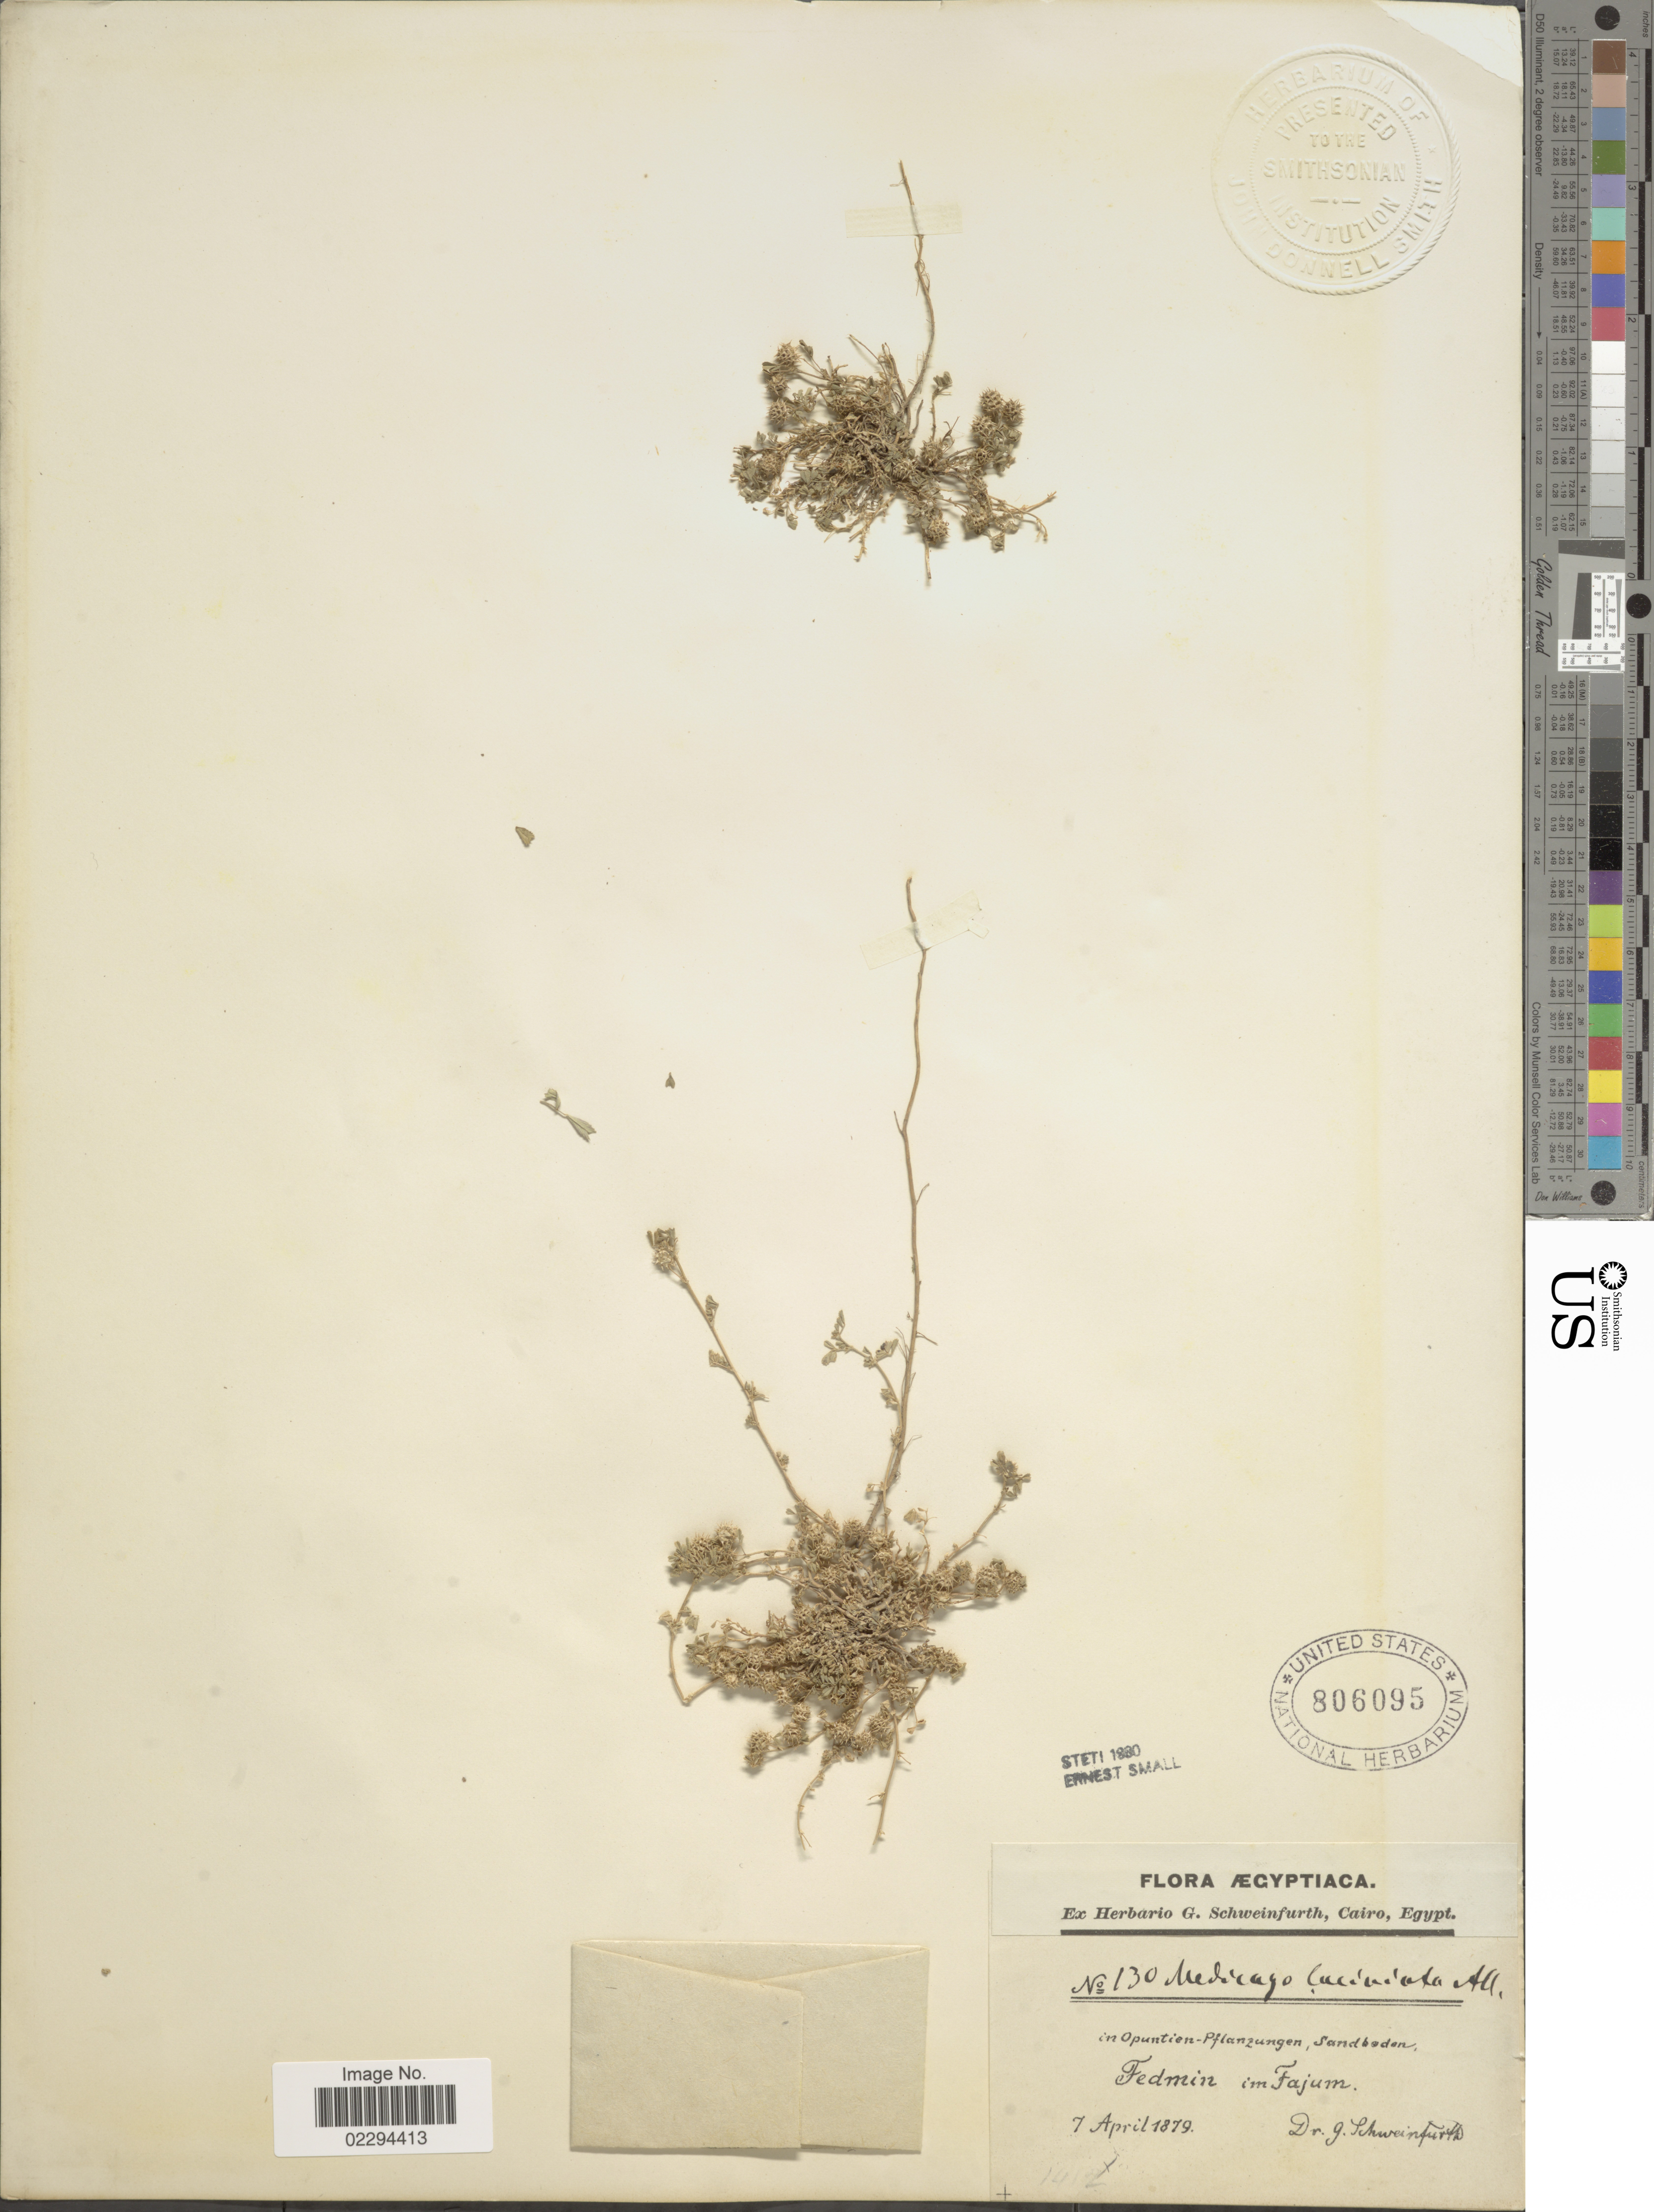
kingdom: Plantae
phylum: Tracheophyta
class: Magnoliopsida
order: Fabales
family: Fabaceae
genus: Medicago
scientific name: Medicago laciniata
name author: (L.) Mill.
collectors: G. A. Schweinfurth (herbarium)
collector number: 130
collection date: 1879-04-07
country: Egypt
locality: Fedmin im Fajum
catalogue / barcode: US 806095